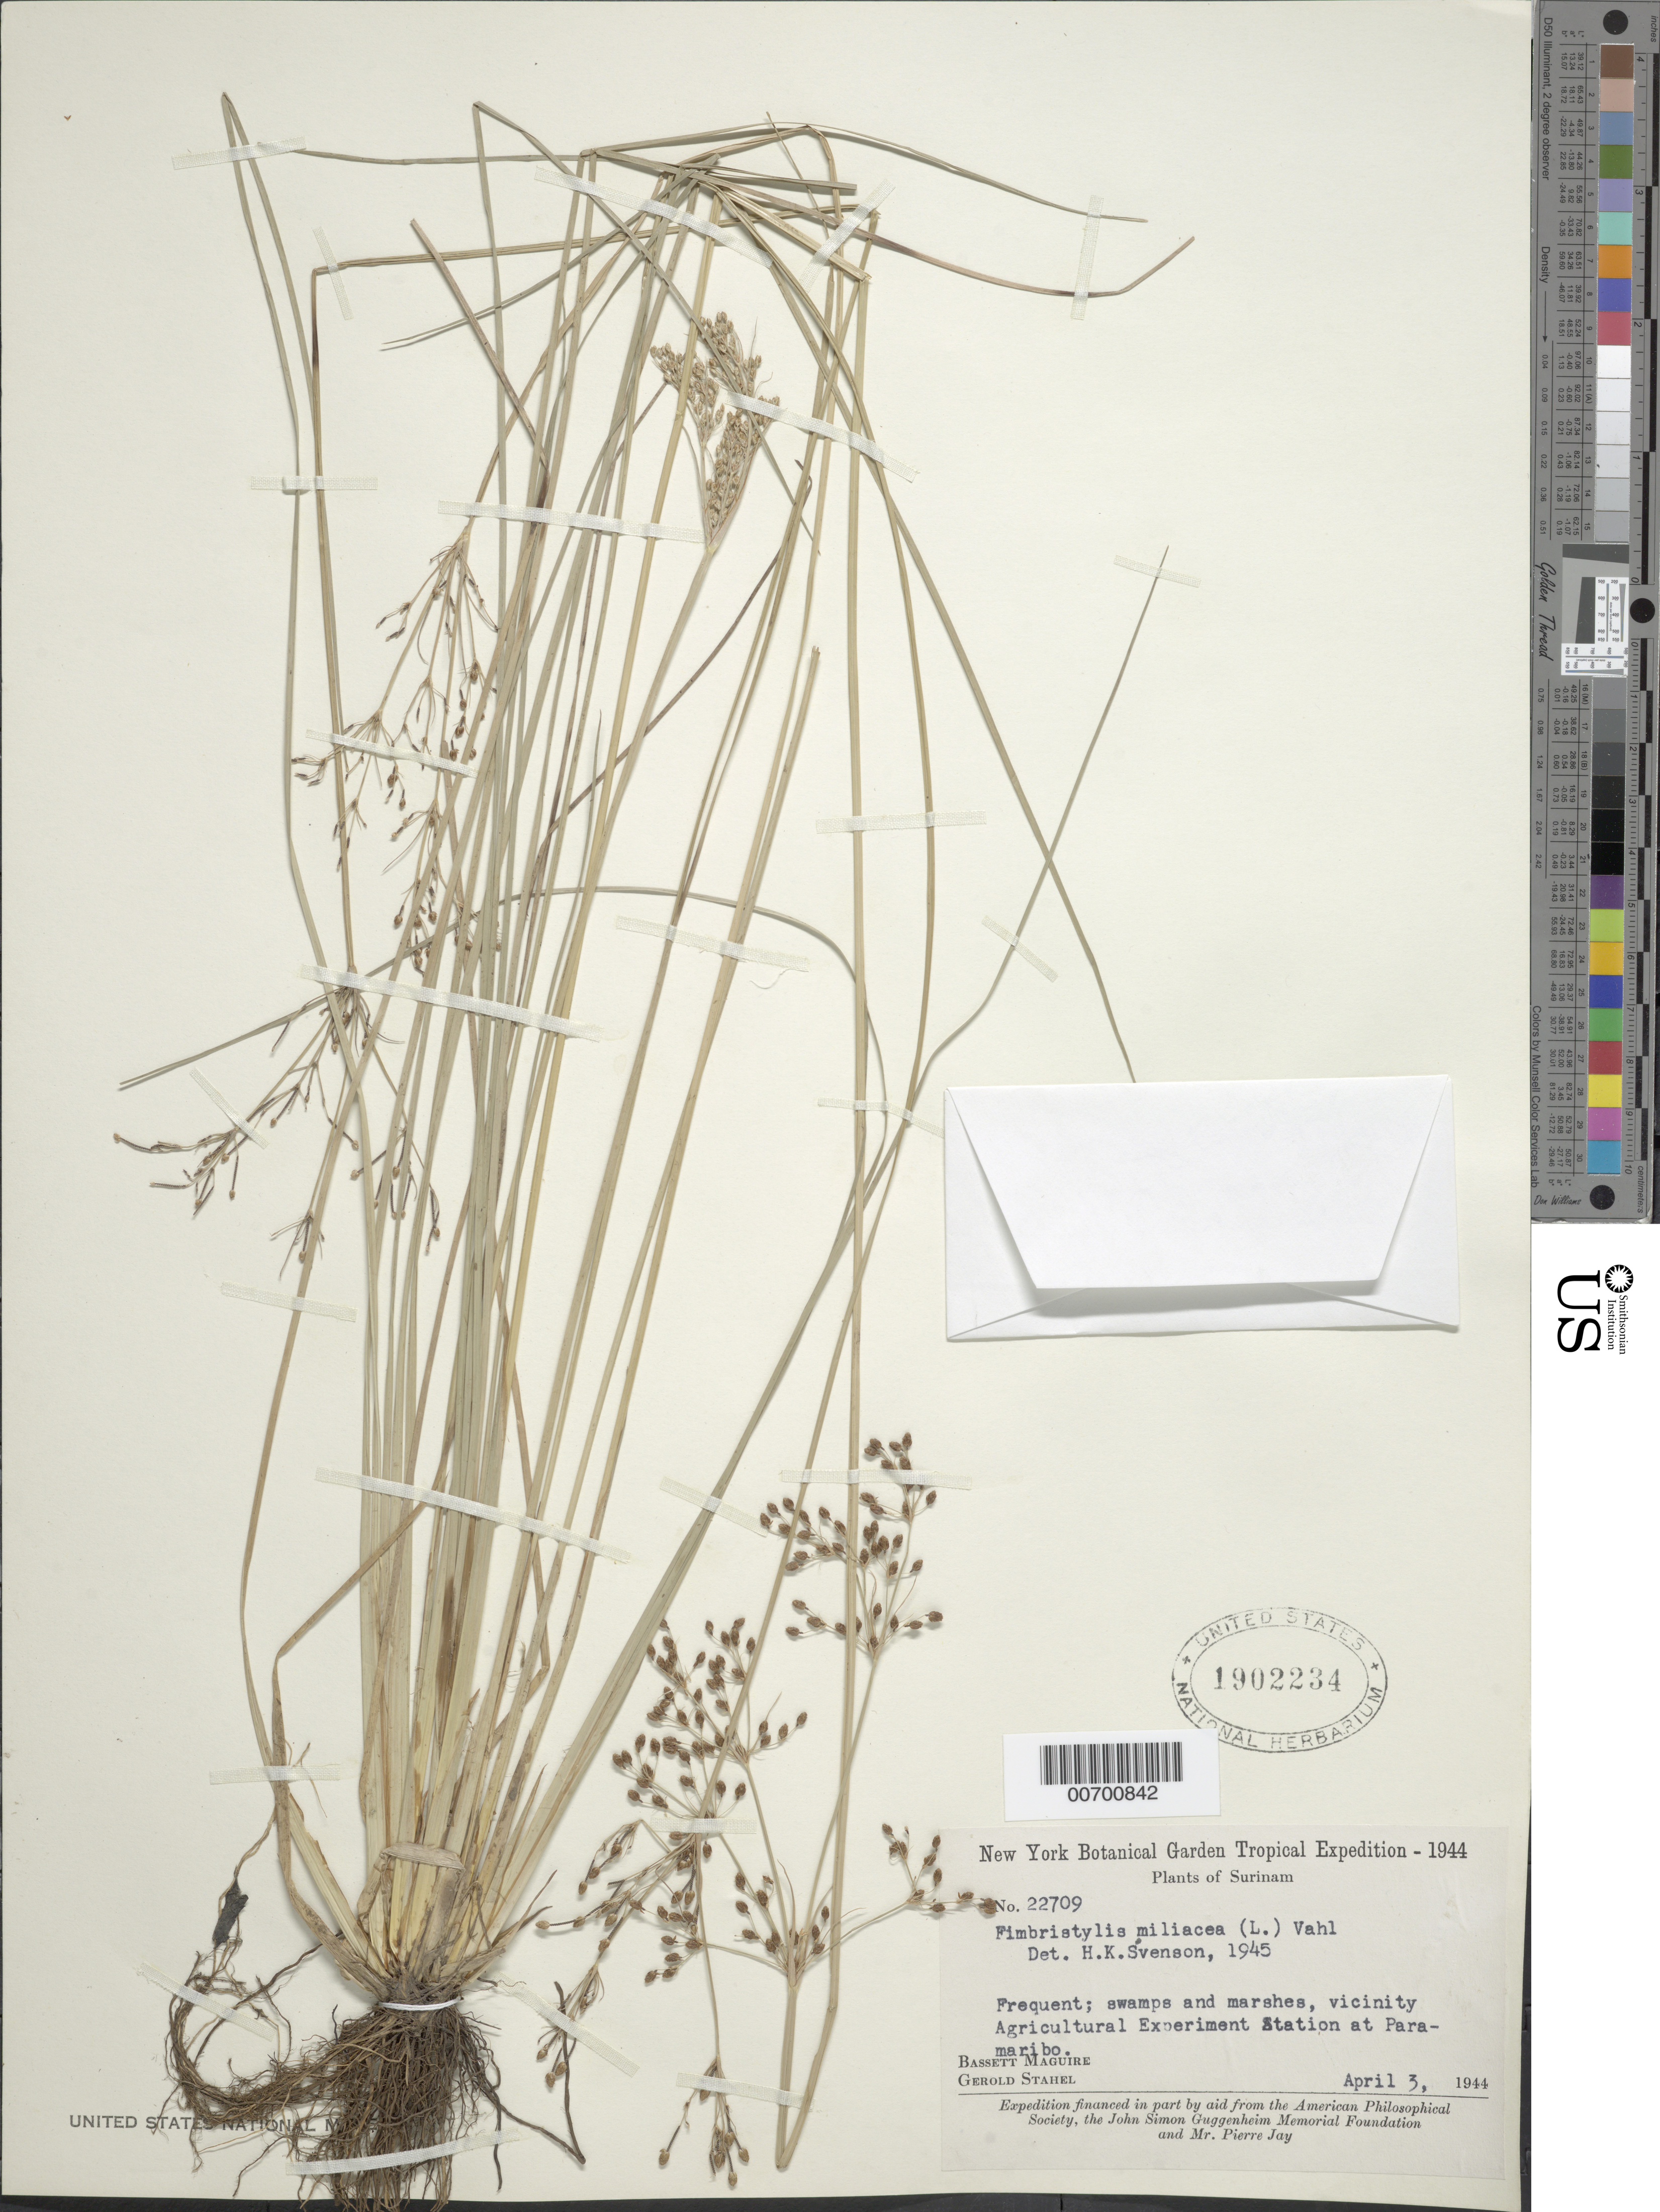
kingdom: Plantae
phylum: Tracheophyta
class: Liliopsida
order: Poales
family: Cyperaceae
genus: Fimbristylis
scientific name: Fimbristylis littoralis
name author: Gaudich.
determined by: Strong, M. T., (US), Smithsonian Institution - National Museum of Natural History (UNITED STATES)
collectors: B. Maguire & G. Stahel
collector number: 22709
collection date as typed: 3-Apr-44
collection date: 1944-04-03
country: Suriname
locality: Paramaribo, Agricultural Experiment Station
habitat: Swamps and marshes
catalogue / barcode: US 1902234